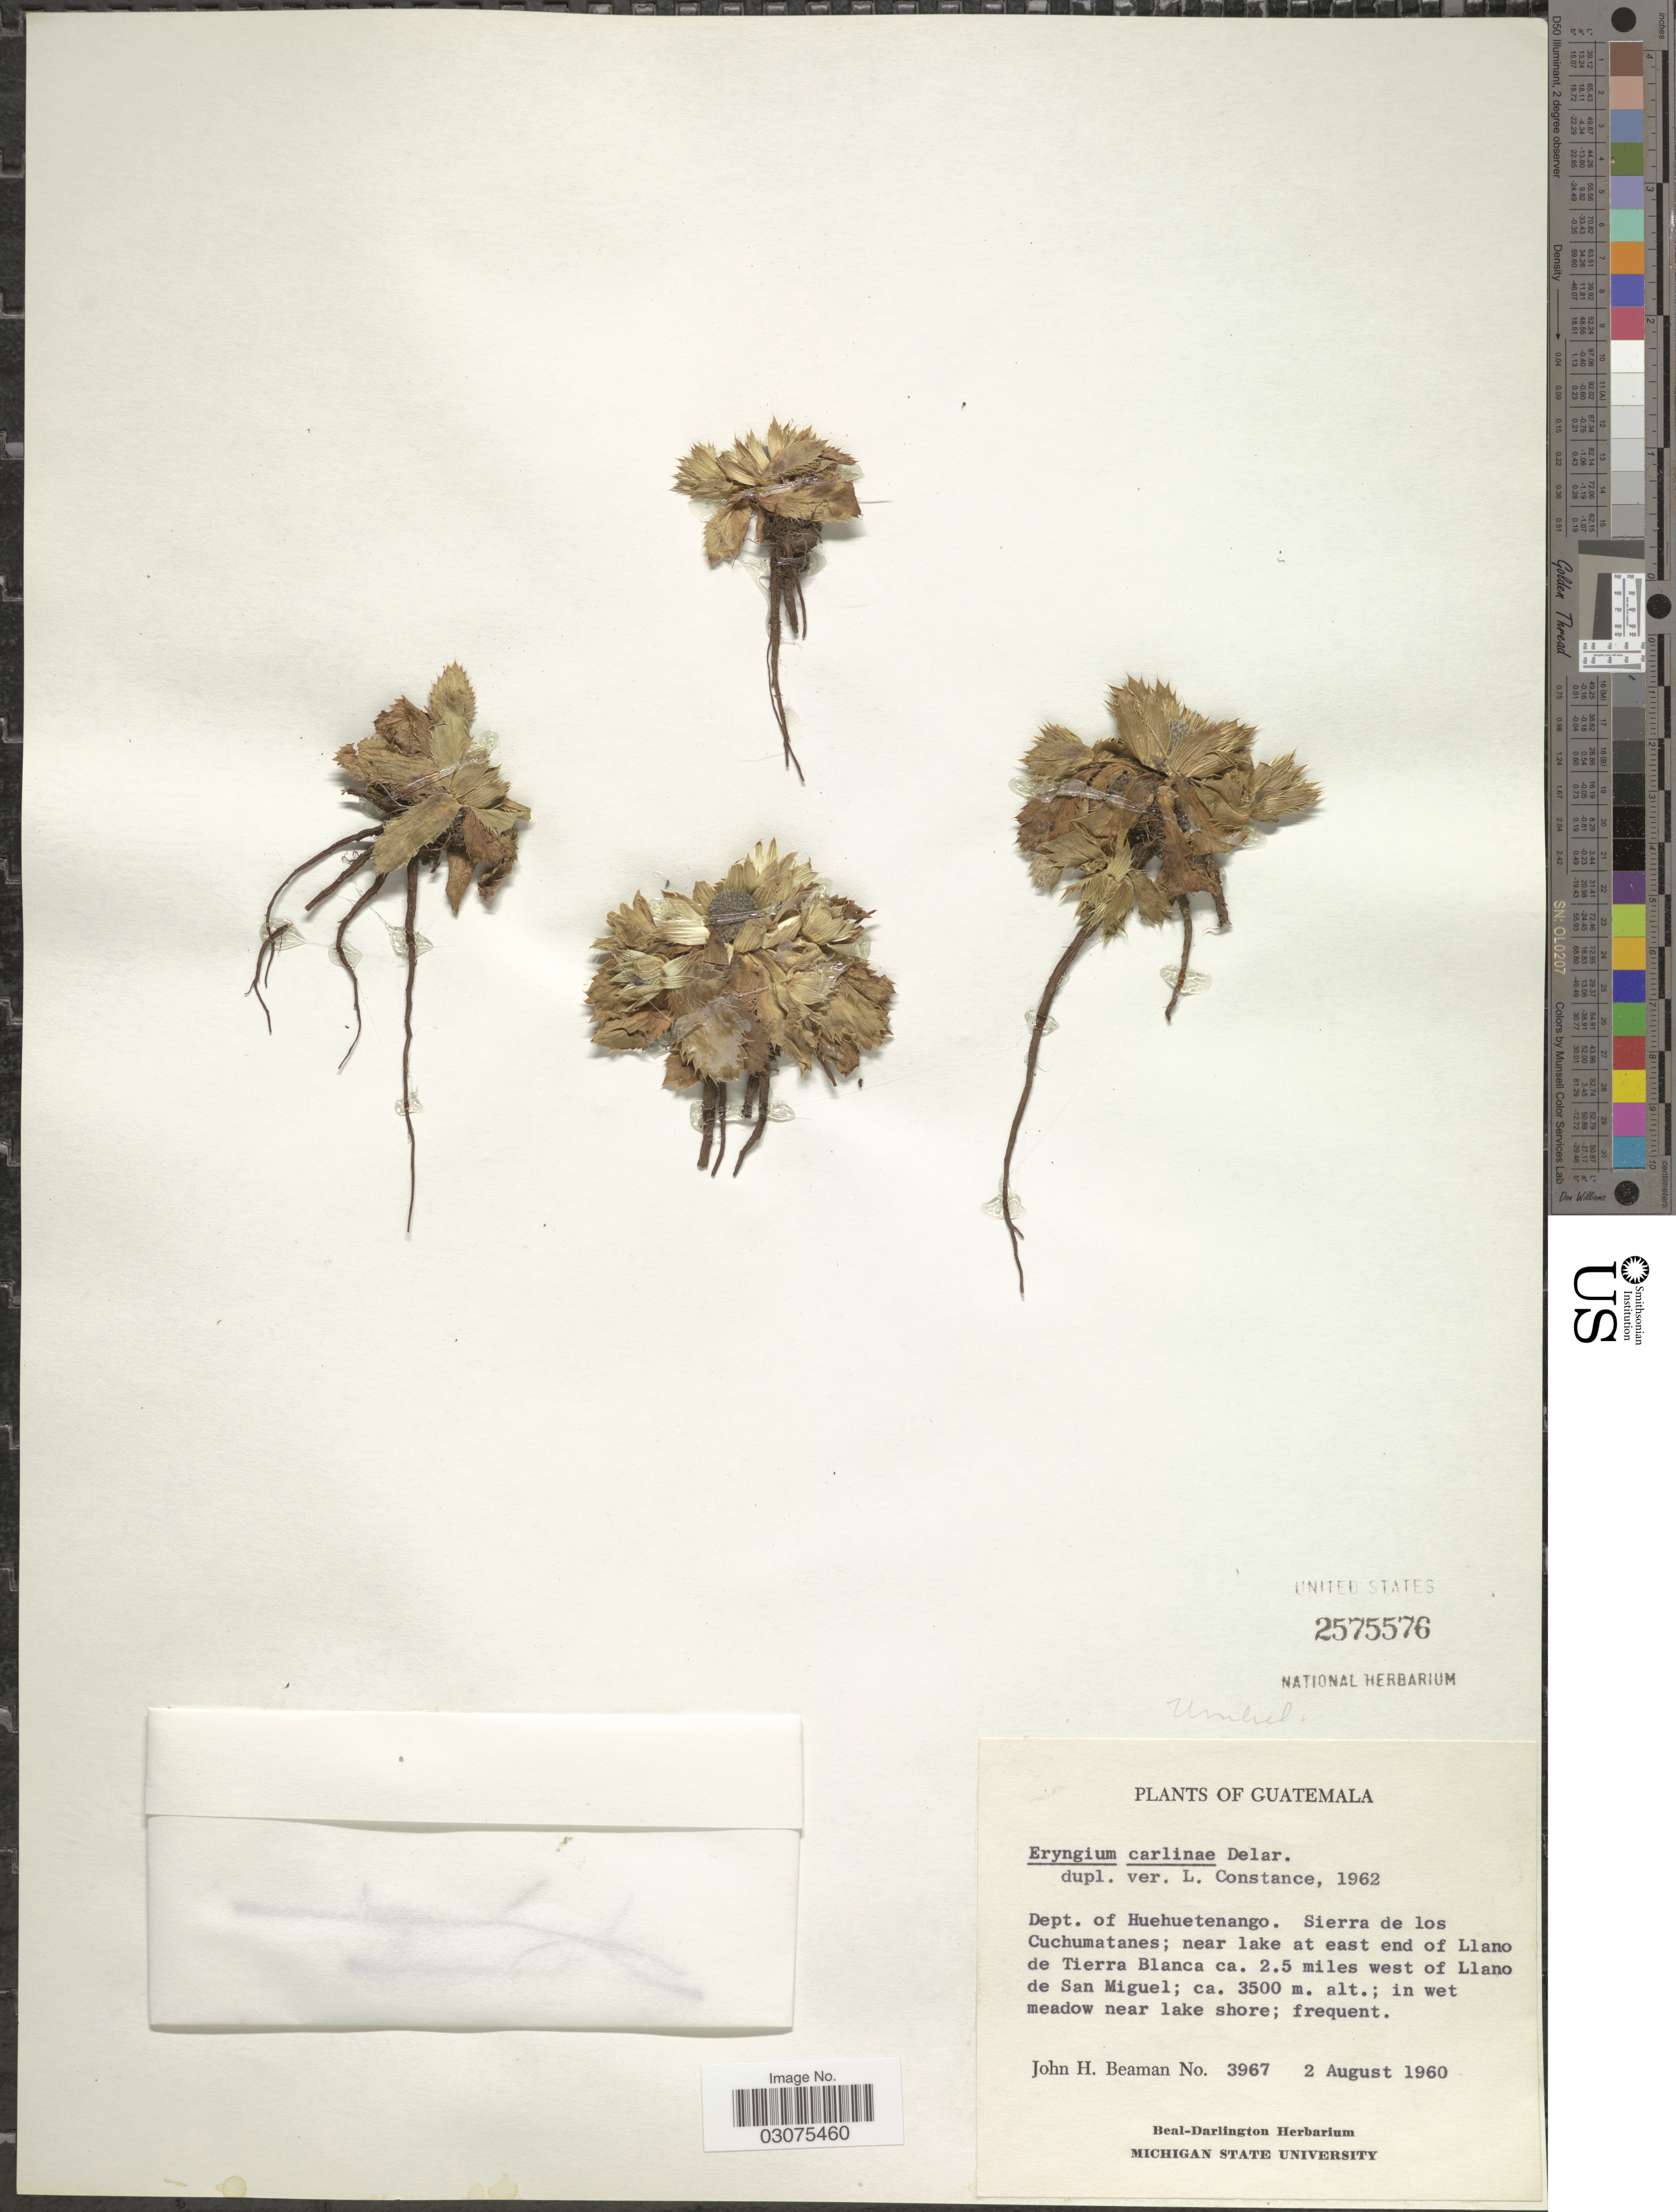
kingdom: Plantae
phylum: Tracheophyta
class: Magnoliopsida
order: Apiales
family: Apiaceae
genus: Eryngium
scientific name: Eryngium carlinae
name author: F. Delaroche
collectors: J. H. Beaman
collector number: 3967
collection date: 1960-08-02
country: Guatemala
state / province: Huehuetenango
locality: Dept. of Huehuetenango. Sierra de los Cuchumatanes; near lake at east end of Llano de Tierra Blanca ca. 2.5 miles west of Llano de San Miguel.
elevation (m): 3500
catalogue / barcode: US 2575576